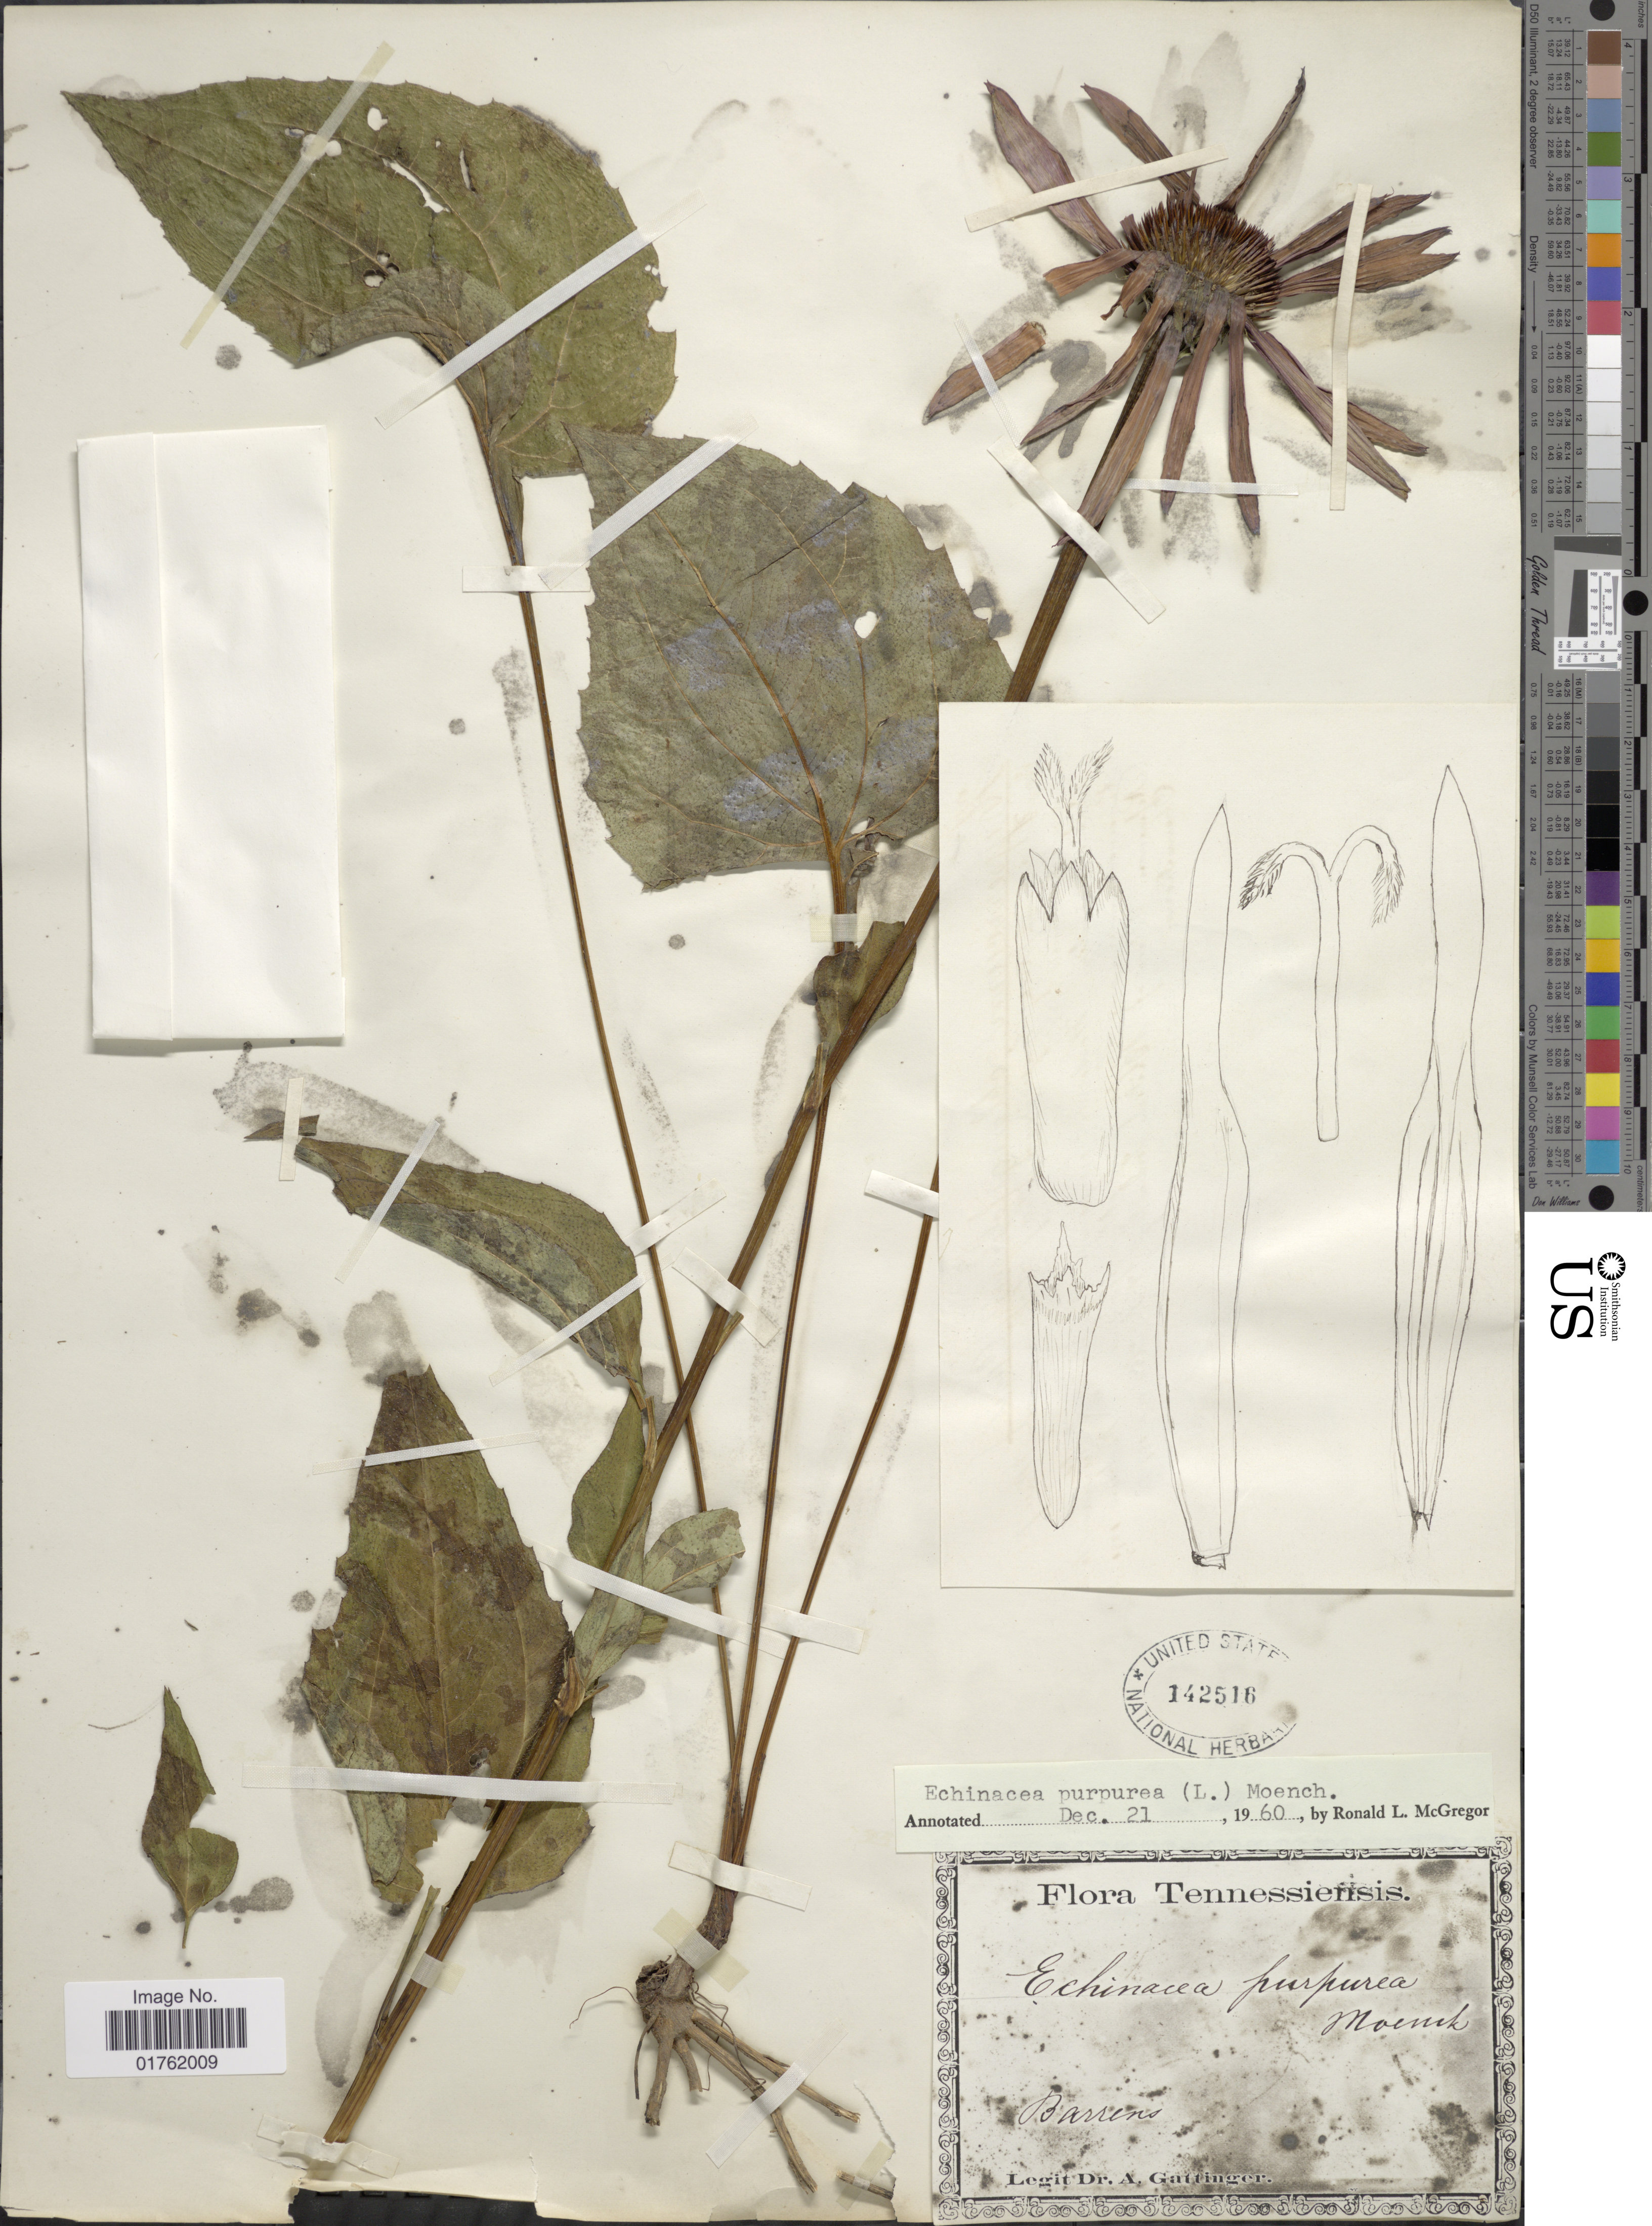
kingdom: Plantae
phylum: Tracheophyta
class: Magnoliopsida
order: Asterales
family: Asteraceae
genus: Echinacea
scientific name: Echinacea purpurea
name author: (L.) Moench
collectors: A. Gattinger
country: United States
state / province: Tennessee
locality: Barrens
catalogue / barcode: US 142516